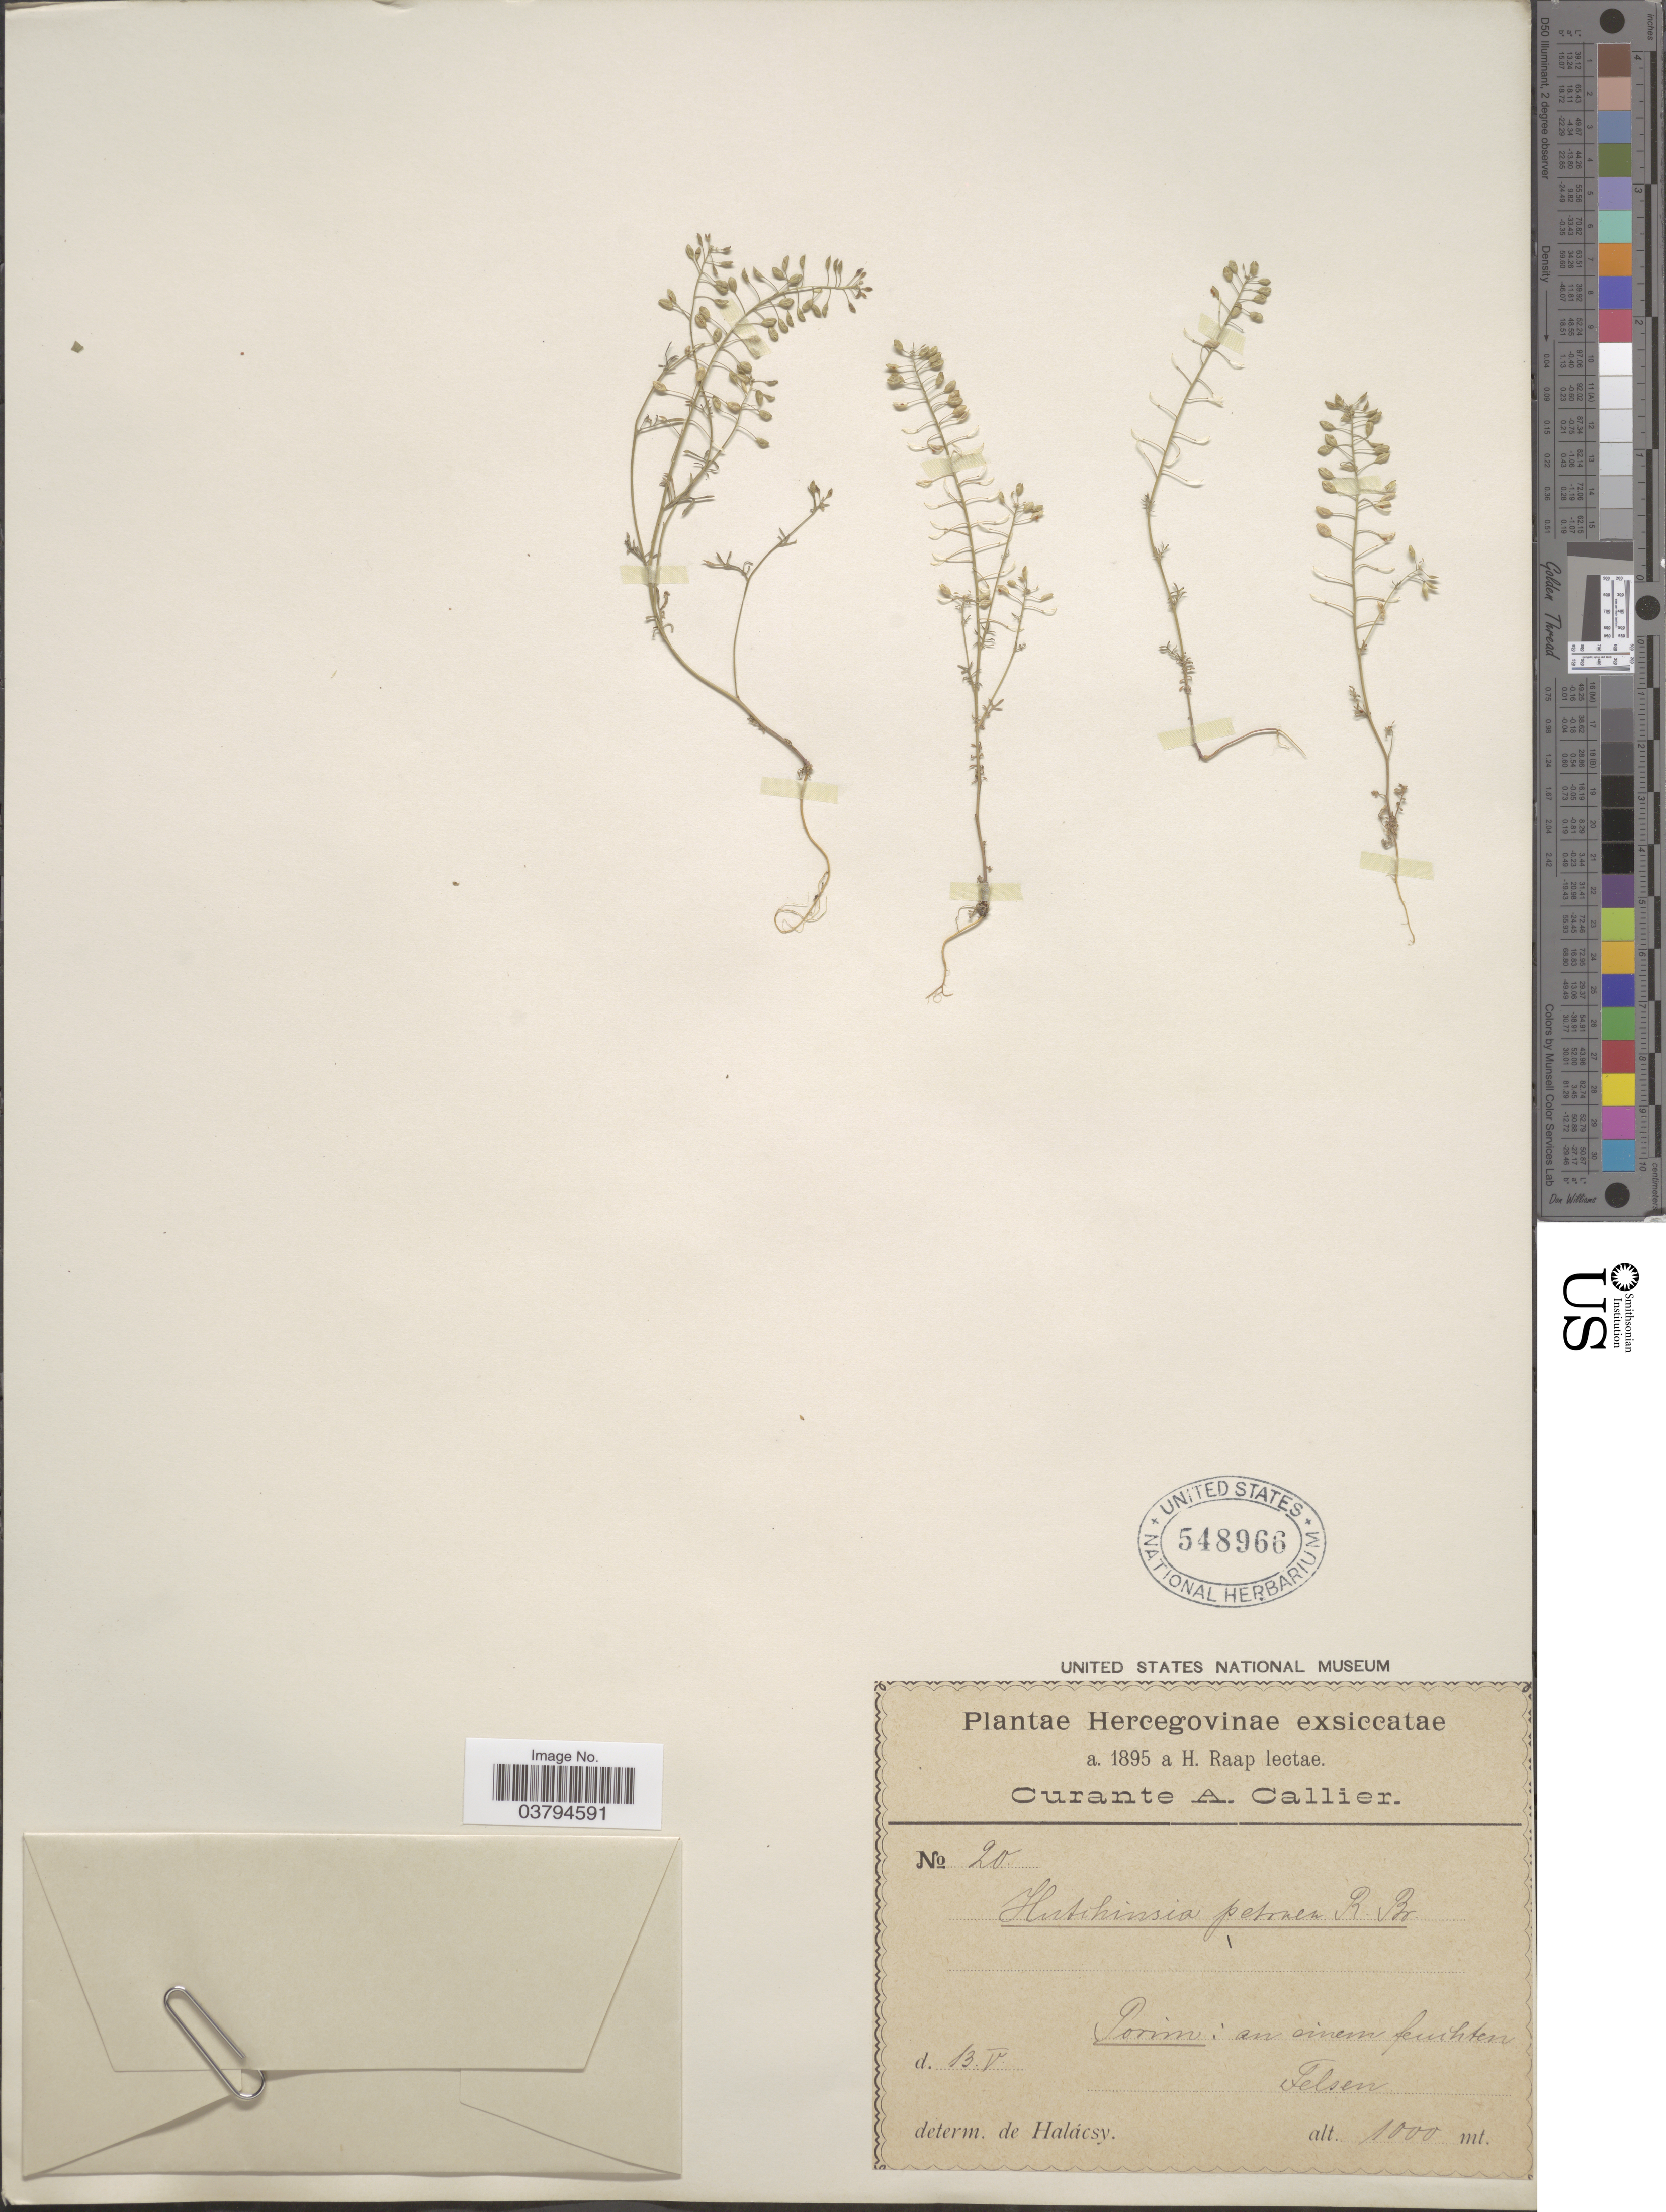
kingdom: Plantae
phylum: Tracheophyta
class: Magnoliopsida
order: Brassicales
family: Brassicaceae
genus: Hutchinsia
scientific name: Hutchinsia petraea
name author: W.T. Aiton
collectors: H. Raap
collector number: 20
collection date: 1895-05-13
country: Bosnia and Herzegovina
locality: Porim: an einem feuchten Felsen.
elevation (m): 1000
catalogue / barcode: US 548966